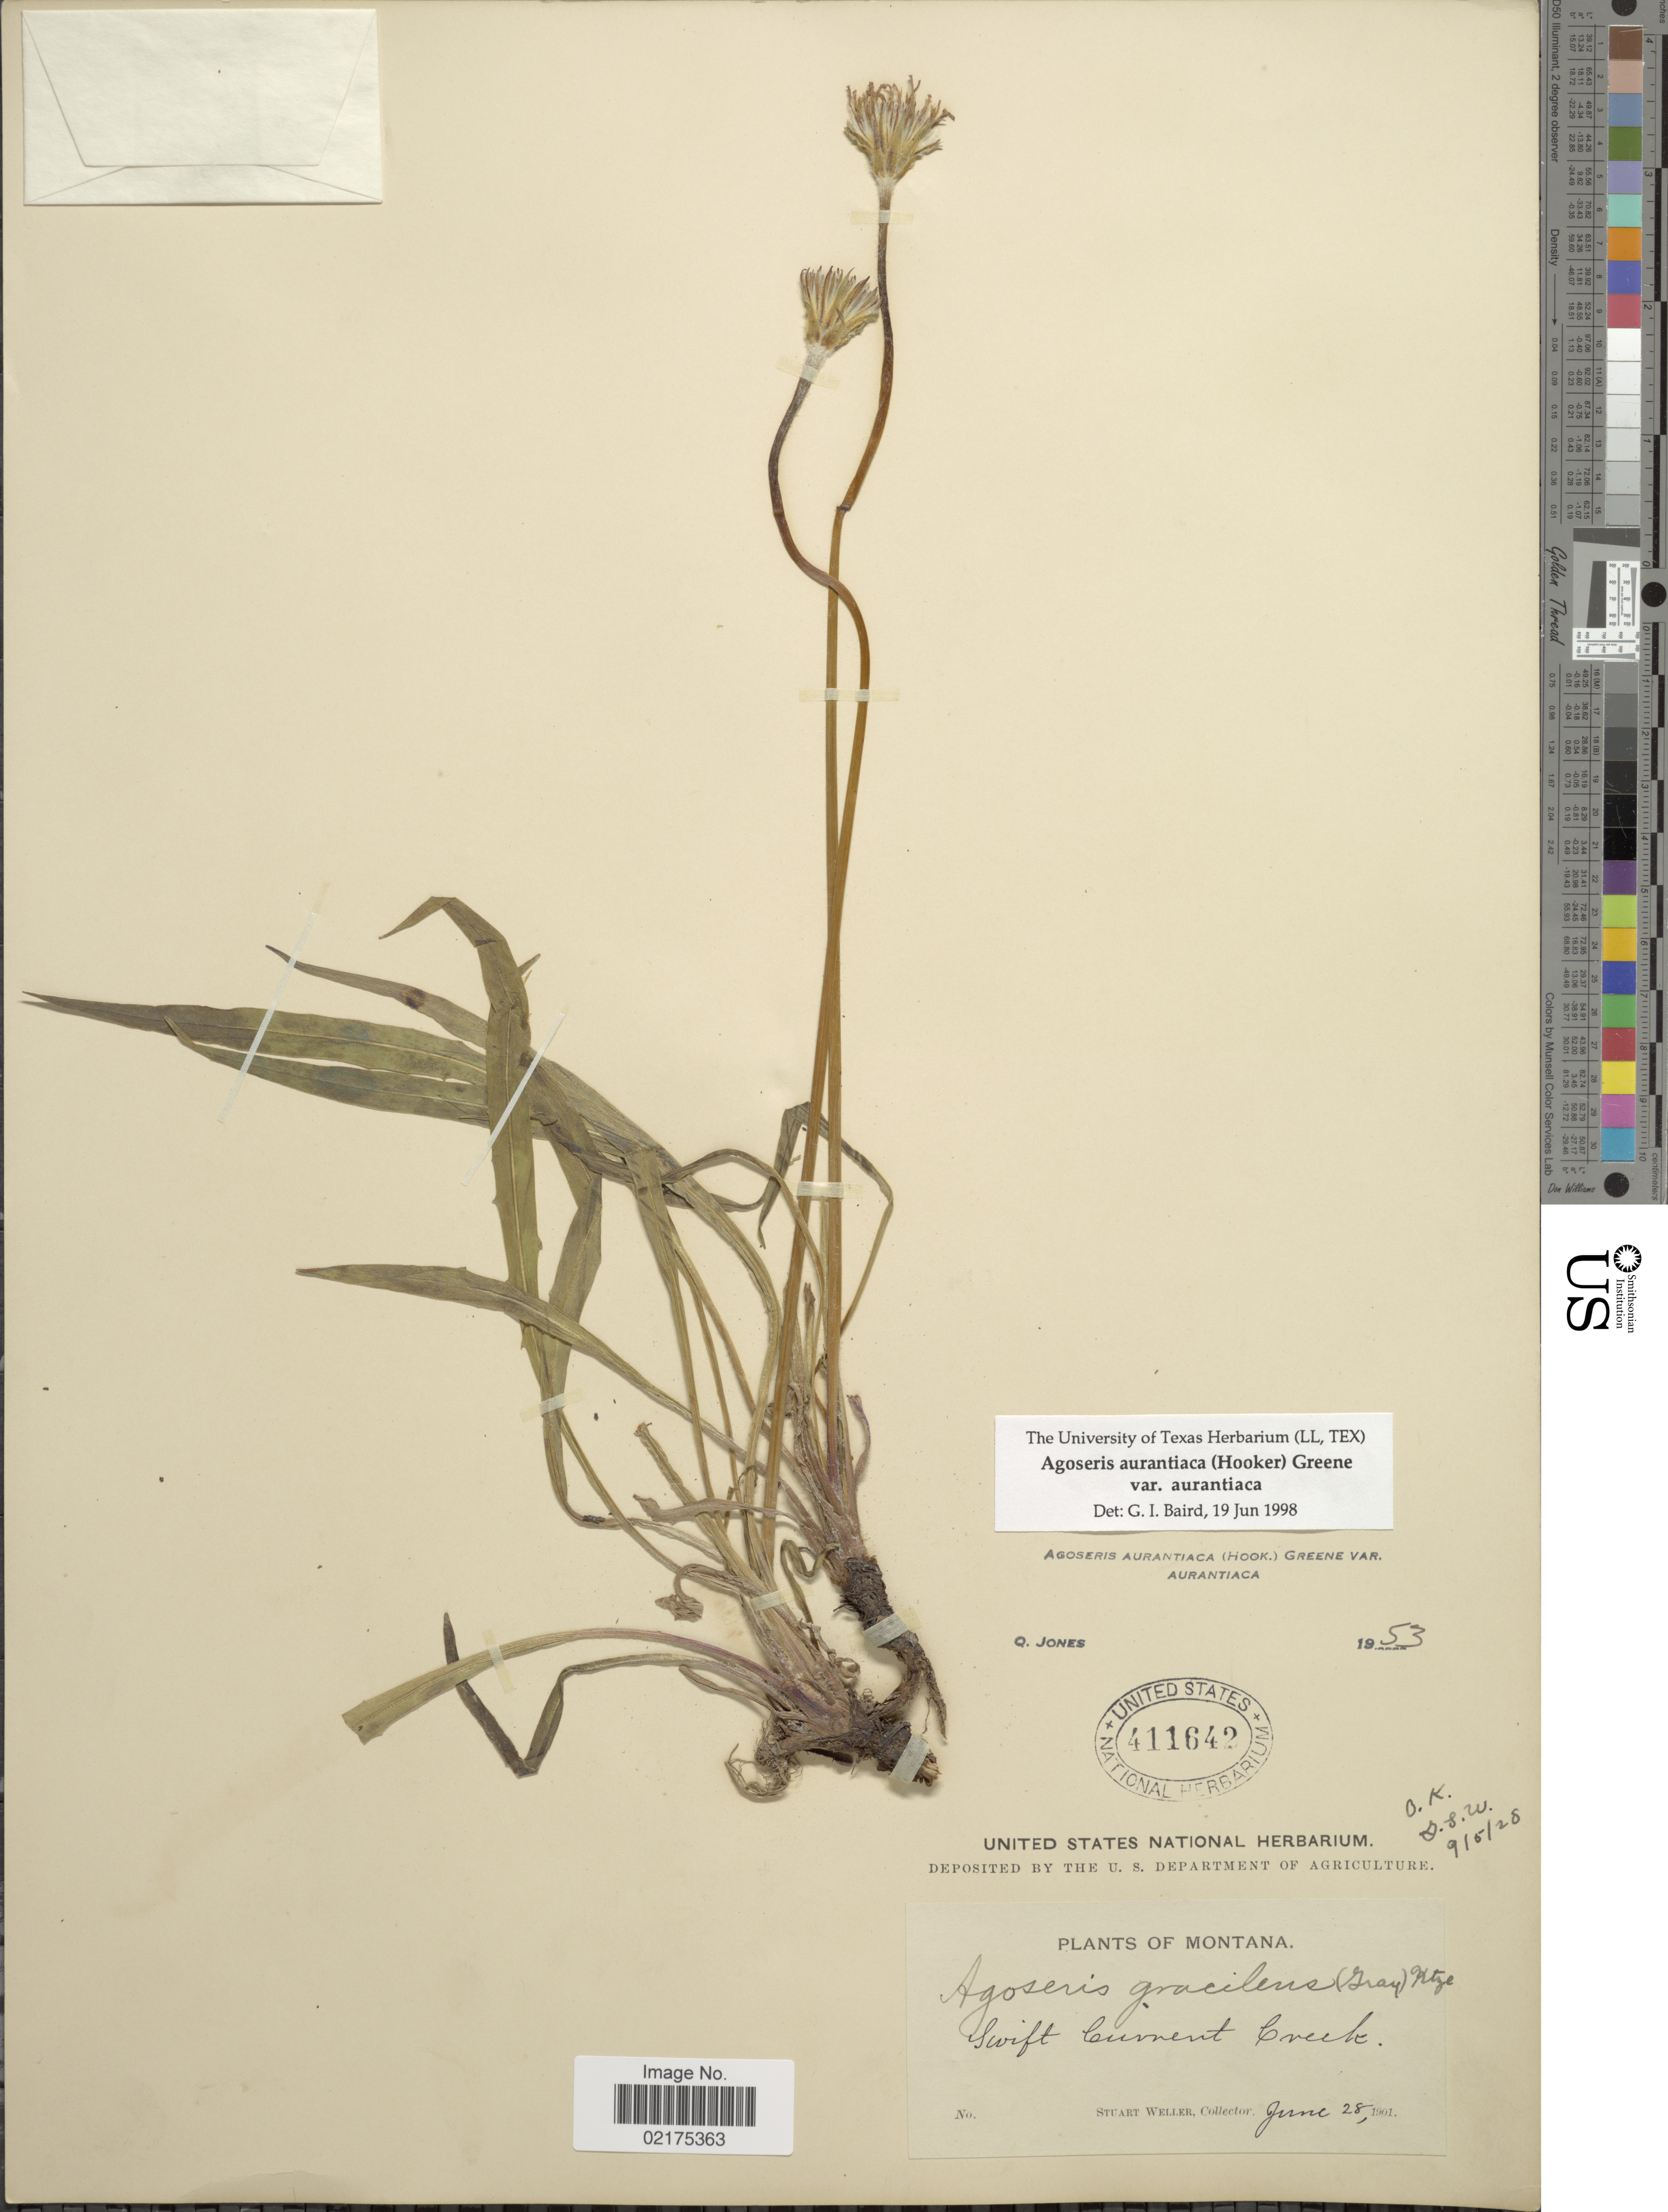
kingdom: Plantae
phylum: Tracheophyta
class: Magnoliopsida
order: Asterales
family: Asteraceae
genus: Agoseris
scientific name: Agoseris aurantiaca var. aurantiaca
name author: (Hook.) Greene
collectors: S. Weller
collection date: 1901-06-28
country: United States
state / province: Montana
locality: Swift Current Creek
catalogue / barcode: US 411642